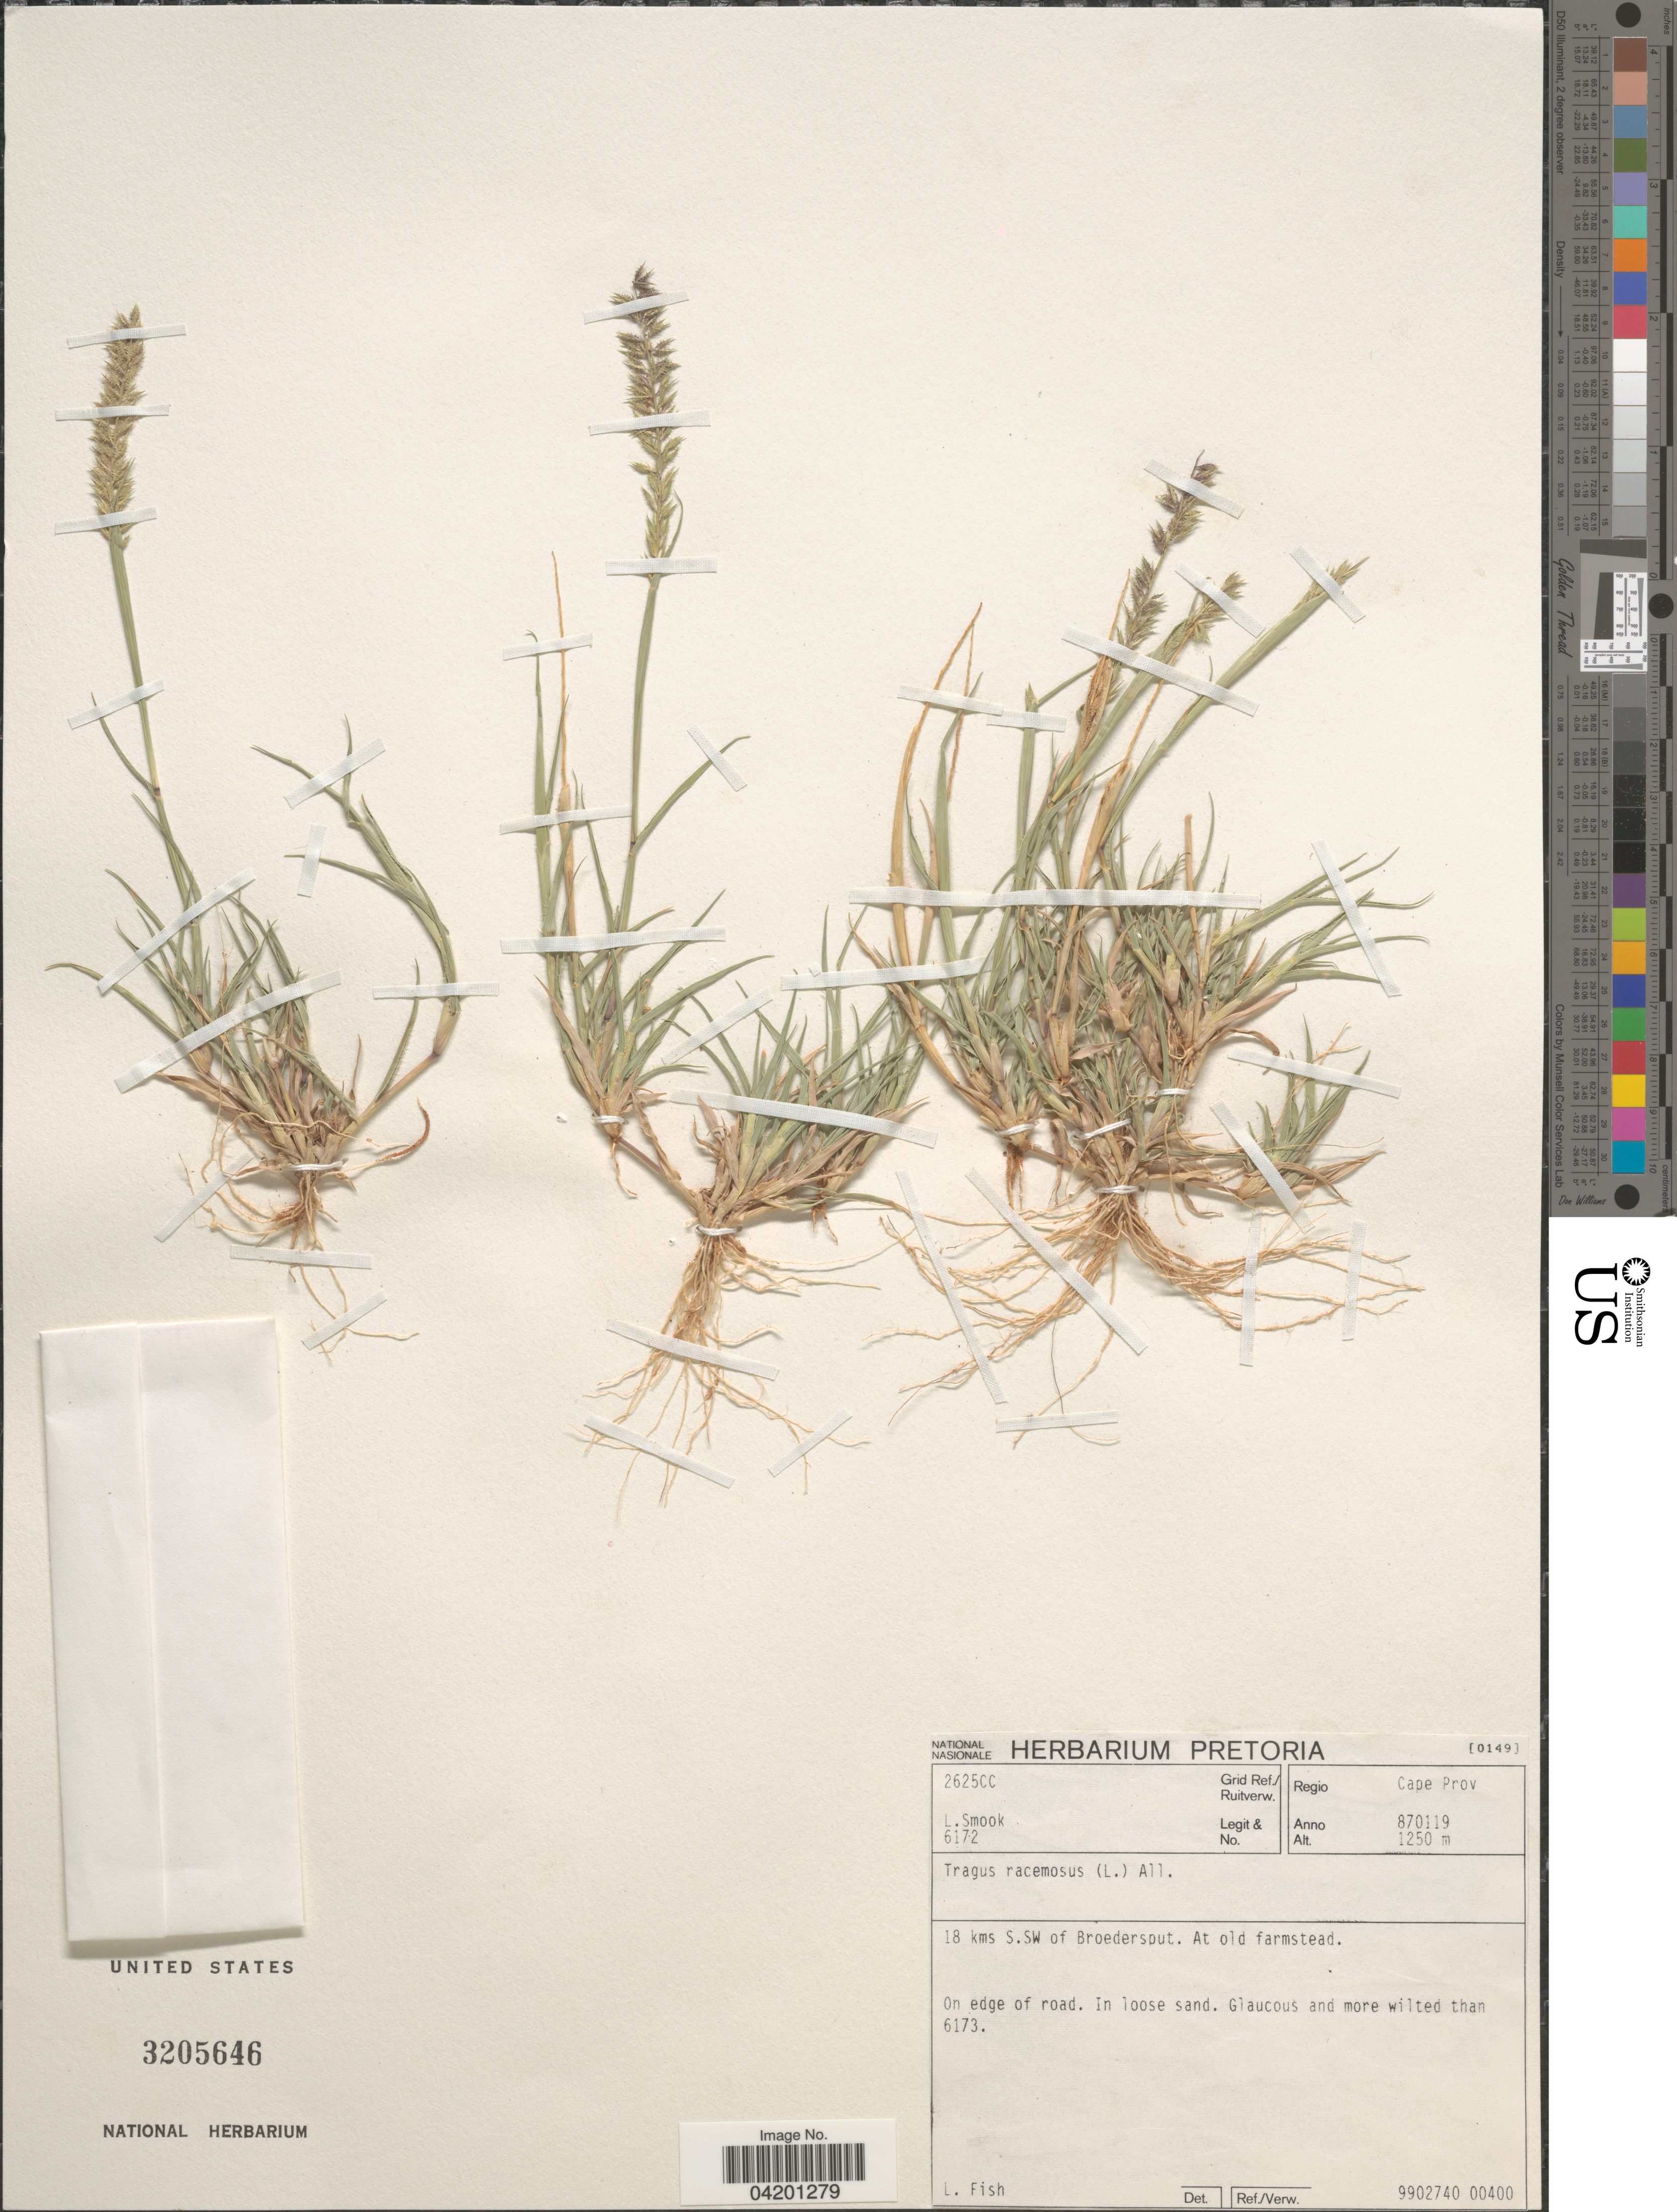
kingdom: Plantae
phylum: Tracheophyta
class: Liliopsida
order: Poales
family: Poaceae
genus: Tragus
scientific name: Tragus racemosus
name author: (L.) All.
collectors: L. Smook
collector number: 6172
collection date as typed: Transcribed d/m/y: 19/1/87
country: South Africa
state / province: North West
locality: Grid Ref./Ruitverw. 2625CC. Regio Cape Prov. 18 kms S.SW of Broedersput. At old farmstead.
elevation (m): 1250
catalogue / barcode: US 3205646